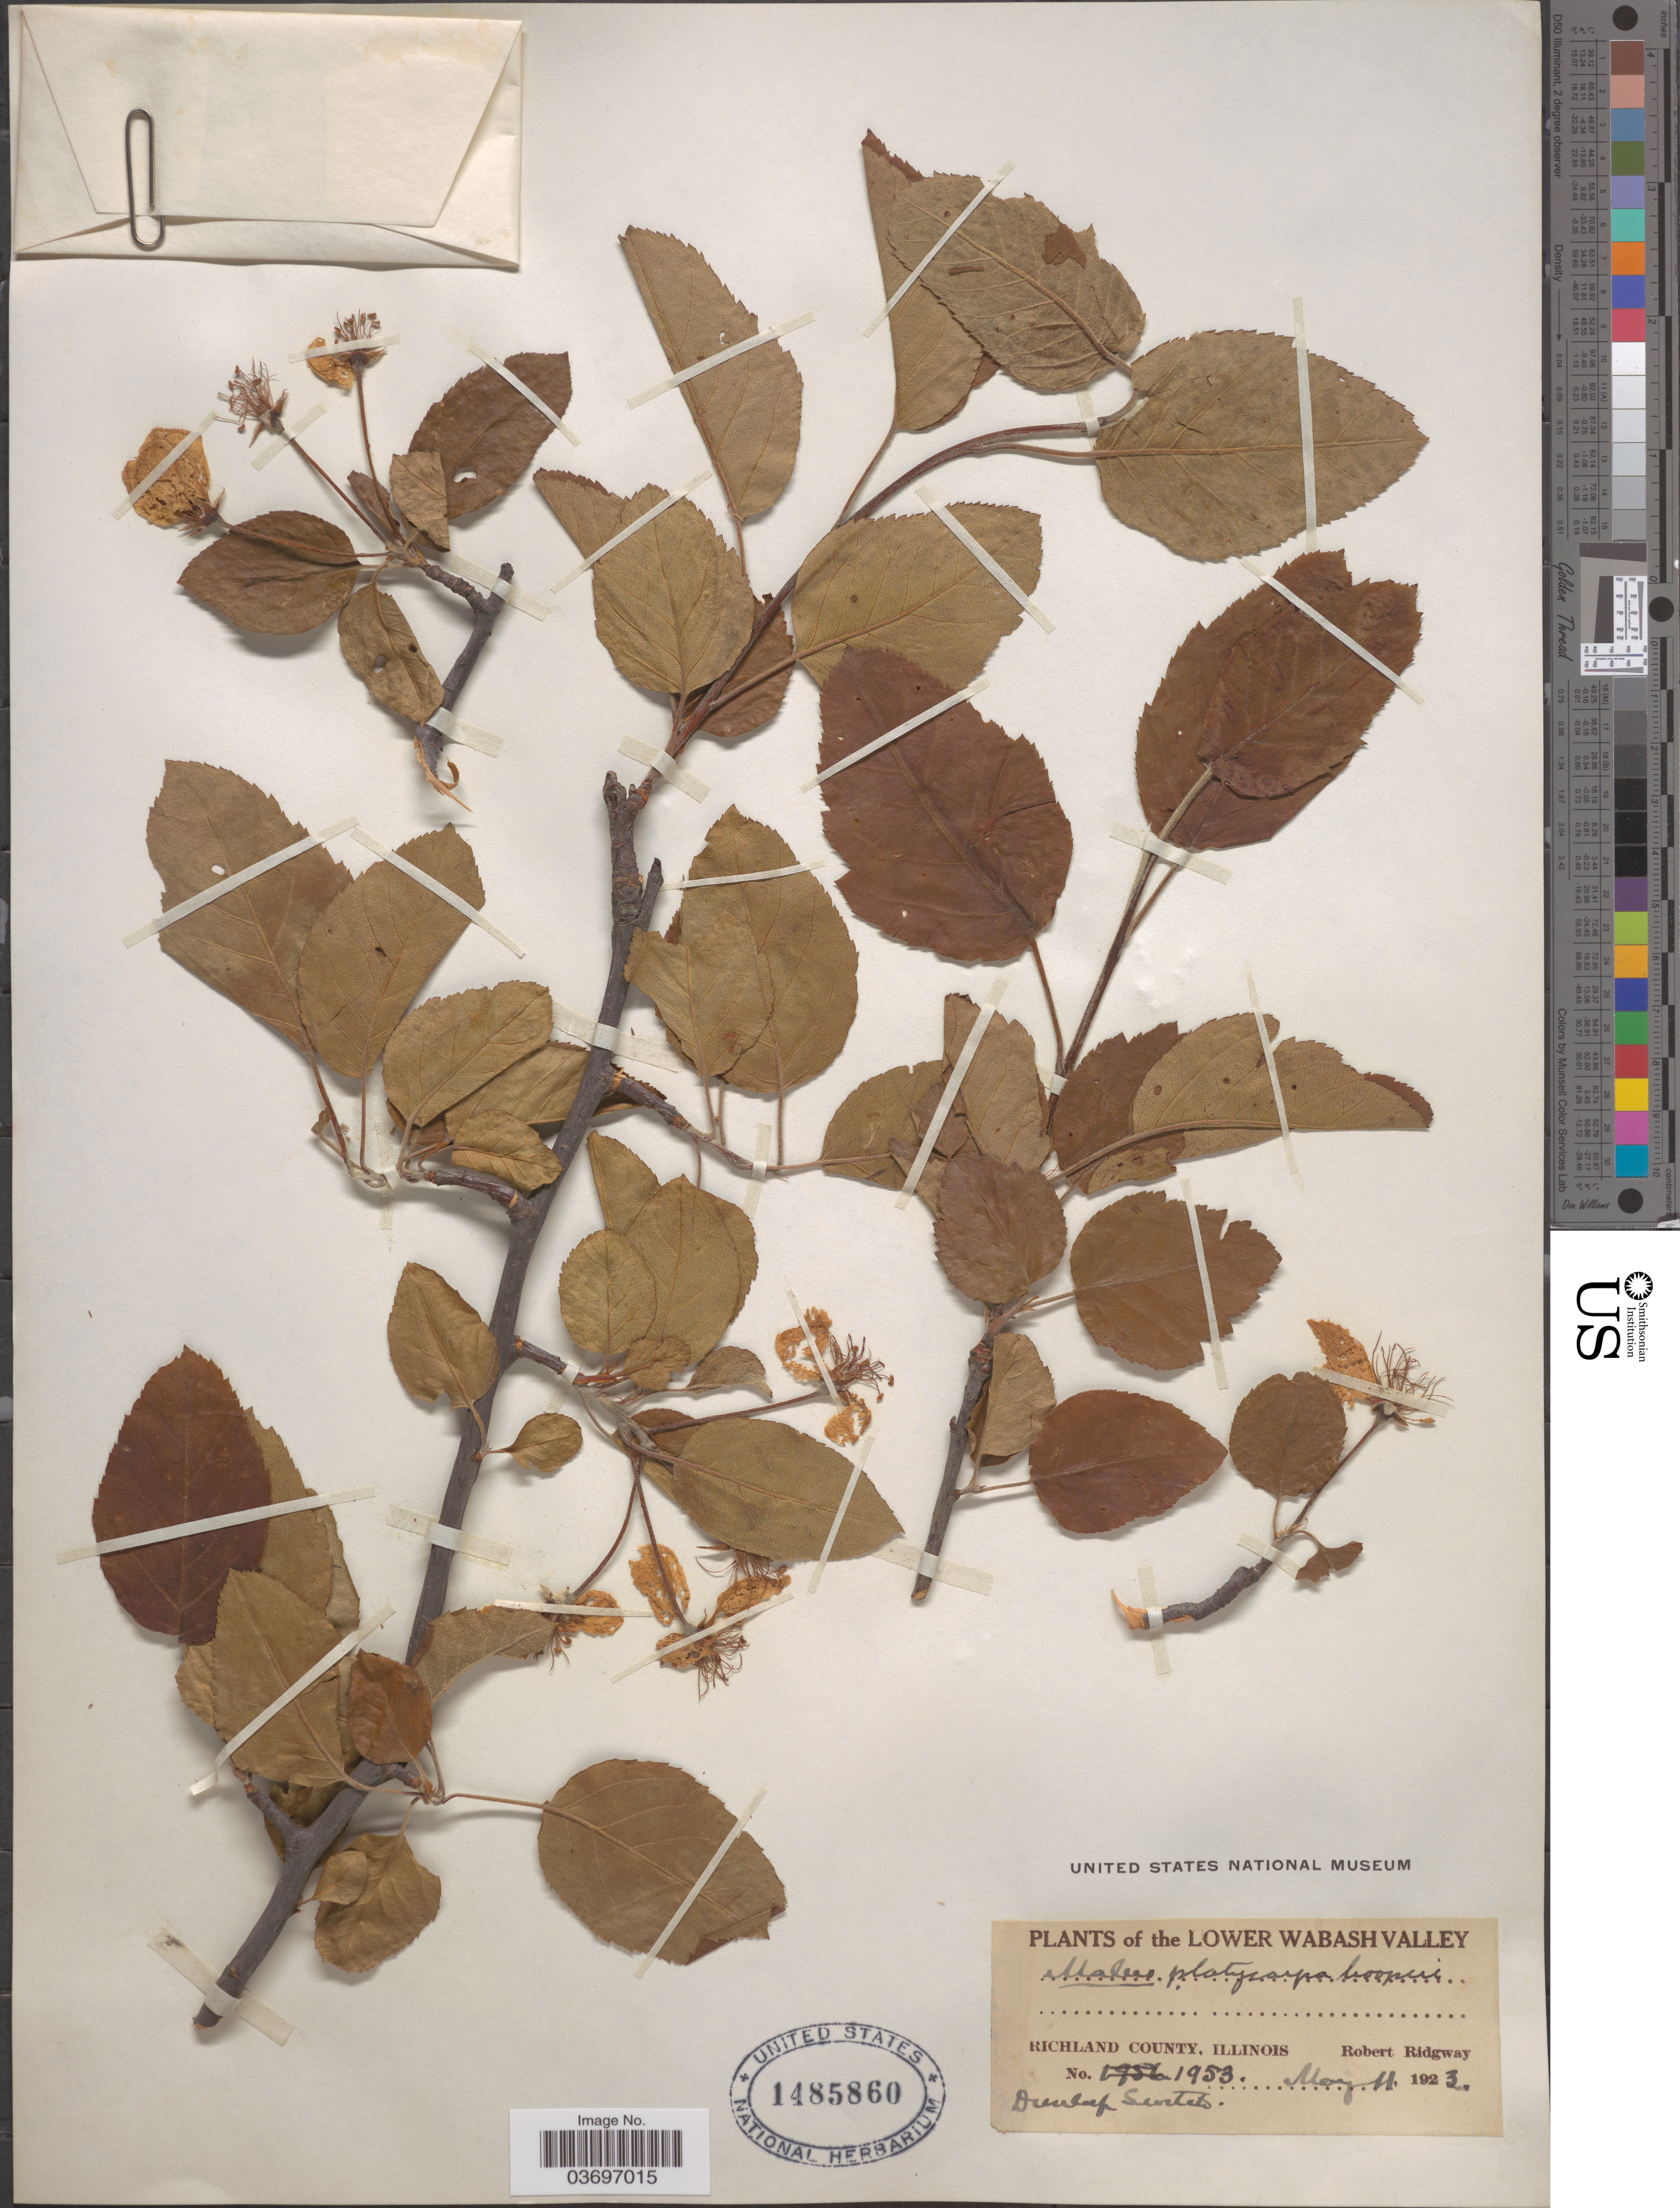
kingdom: Plantae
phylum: Tracheophyta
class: Magnoliopsida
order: Rosales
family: Rosaceae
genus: Malus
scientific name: Malus platycarpa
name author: Rehder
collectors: R. Ridgway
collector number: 1953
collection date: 1923-05-11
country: United States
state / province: Illinois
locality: The Lower Wabash Valley. Richland County. Dunlap Surtato [interpreted].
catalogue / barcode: US 1485860